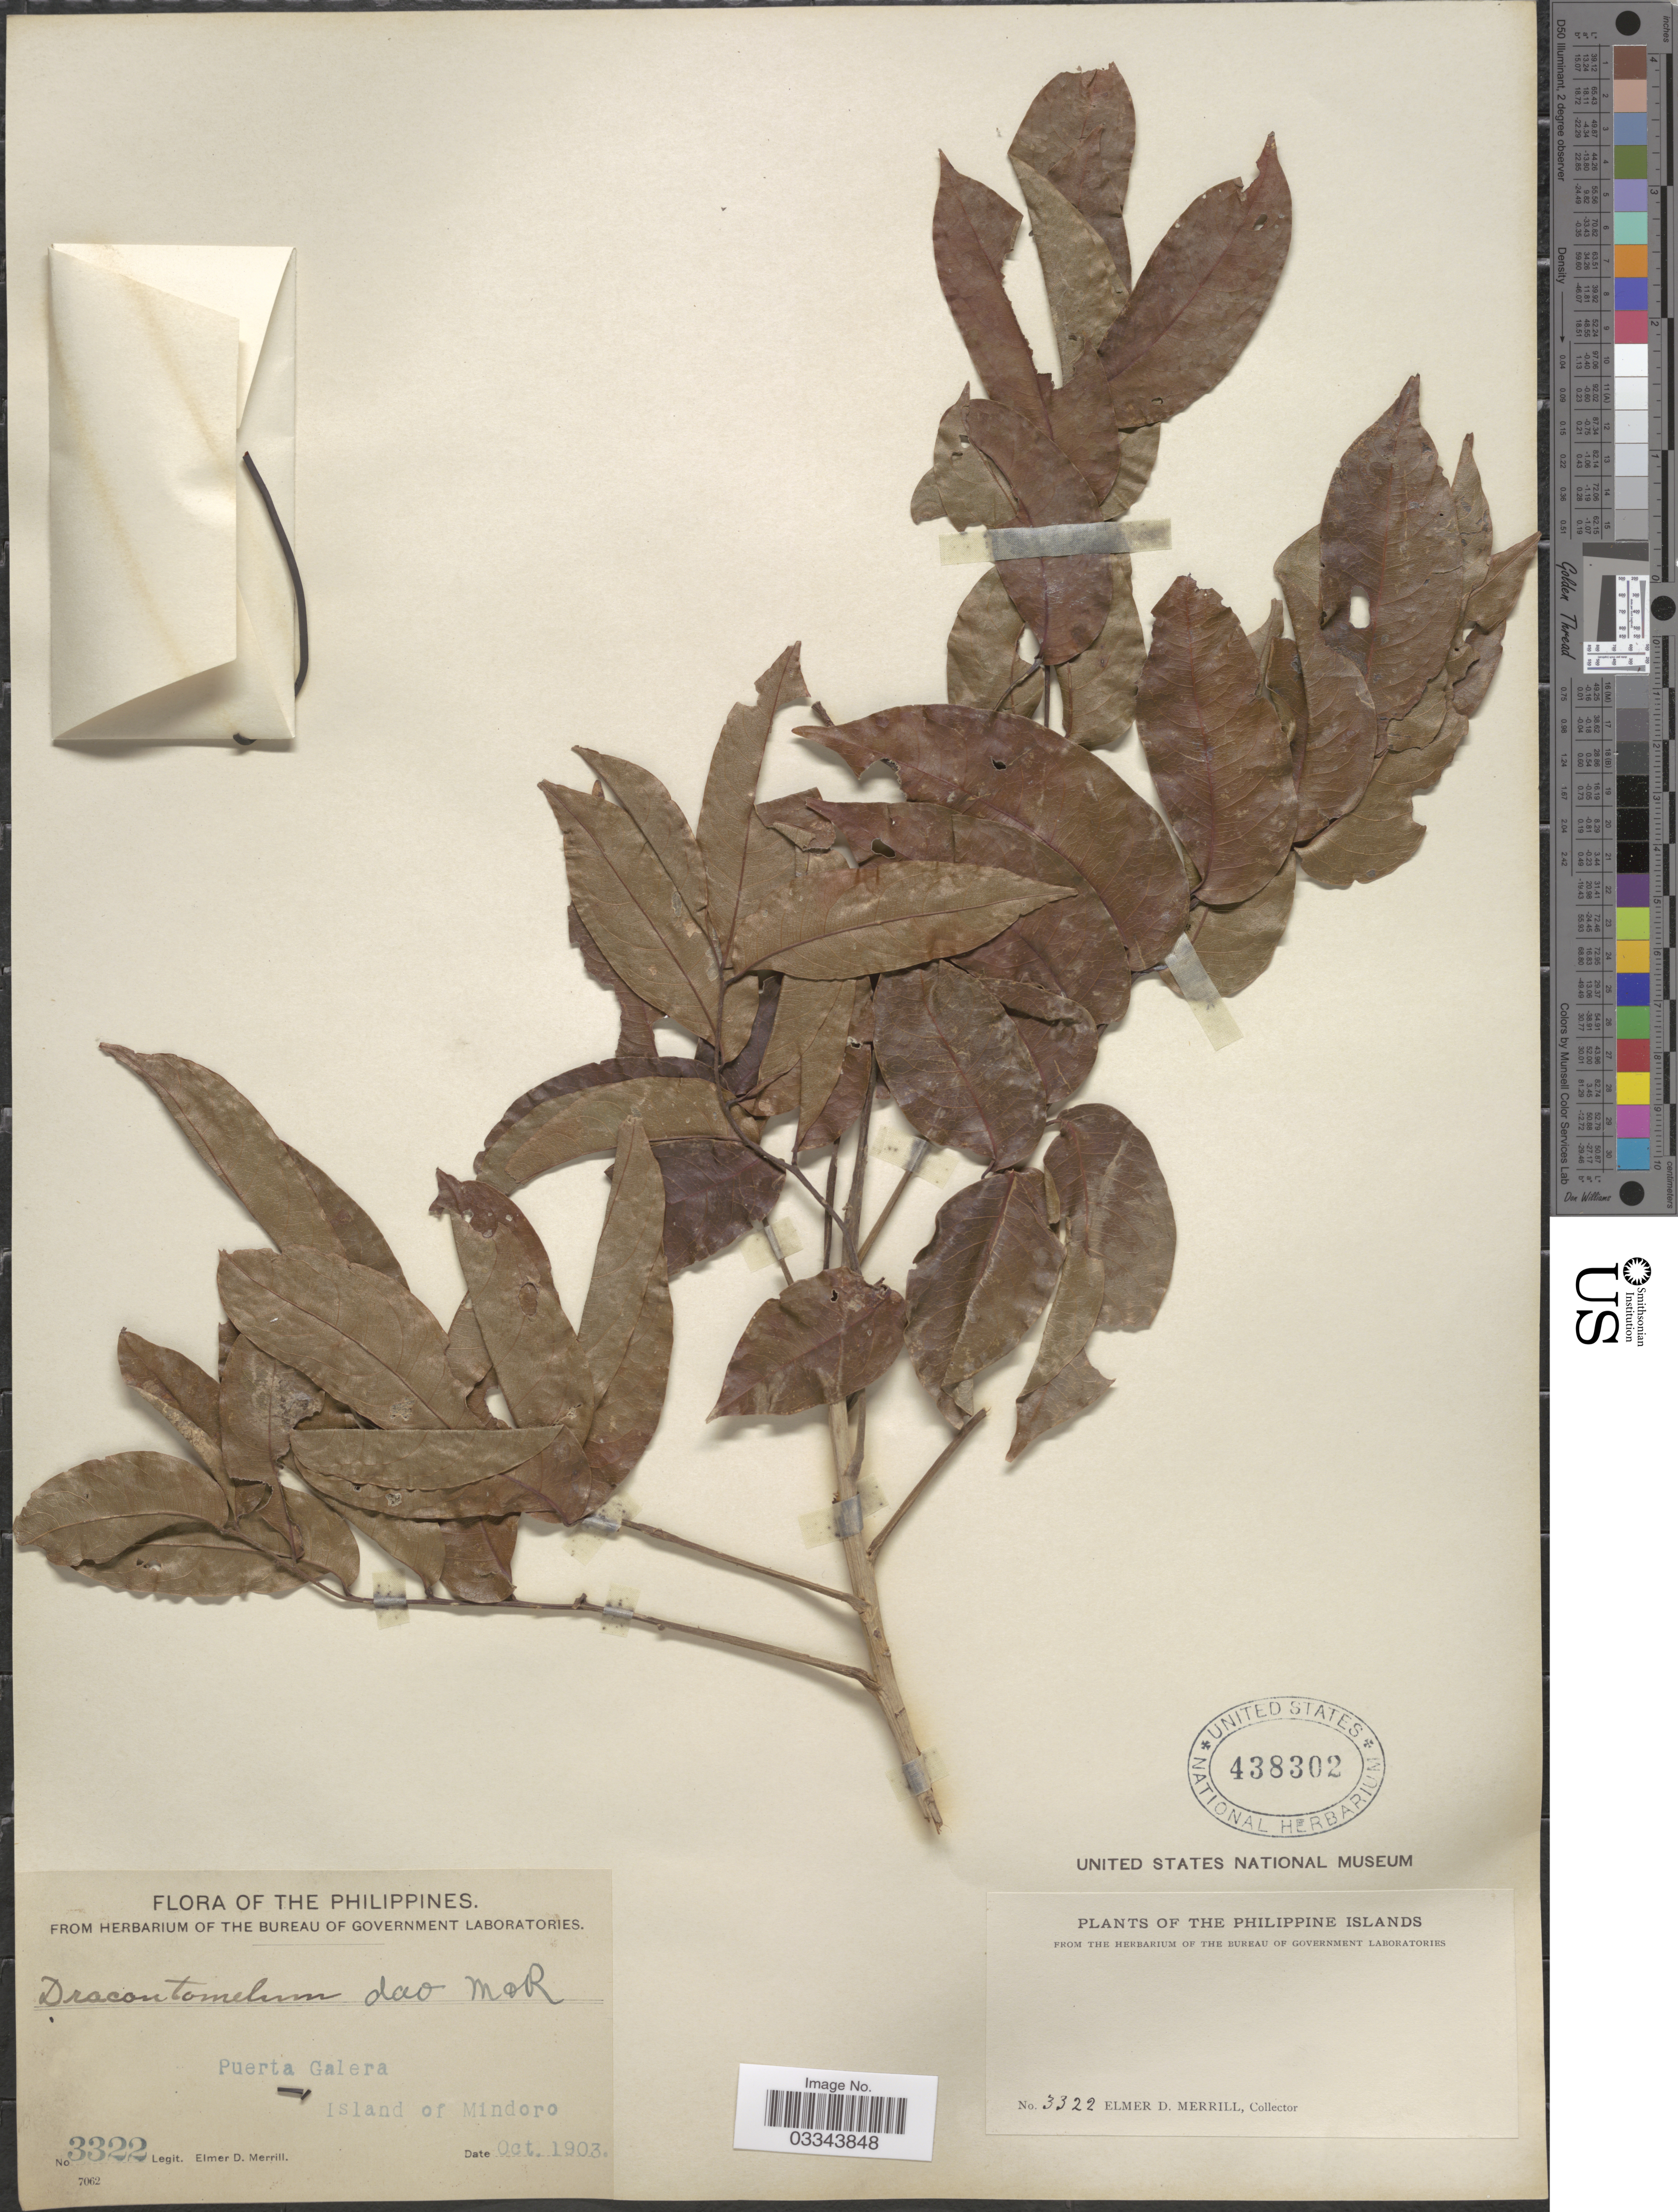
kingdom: Plantae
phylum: Tracheophyta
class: Magnoliopsida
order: Sapindales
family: Anacardiaceae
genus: Dracontomelon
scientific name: Dracontomelon dao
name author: (Blanco) Merr. & Rolfe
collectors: E. D. Merrill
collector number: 3322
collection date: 1903-10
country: Philippines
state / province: Mimaropa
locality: Puerta Galera, Island of Mindoro.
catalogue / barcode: US 438302